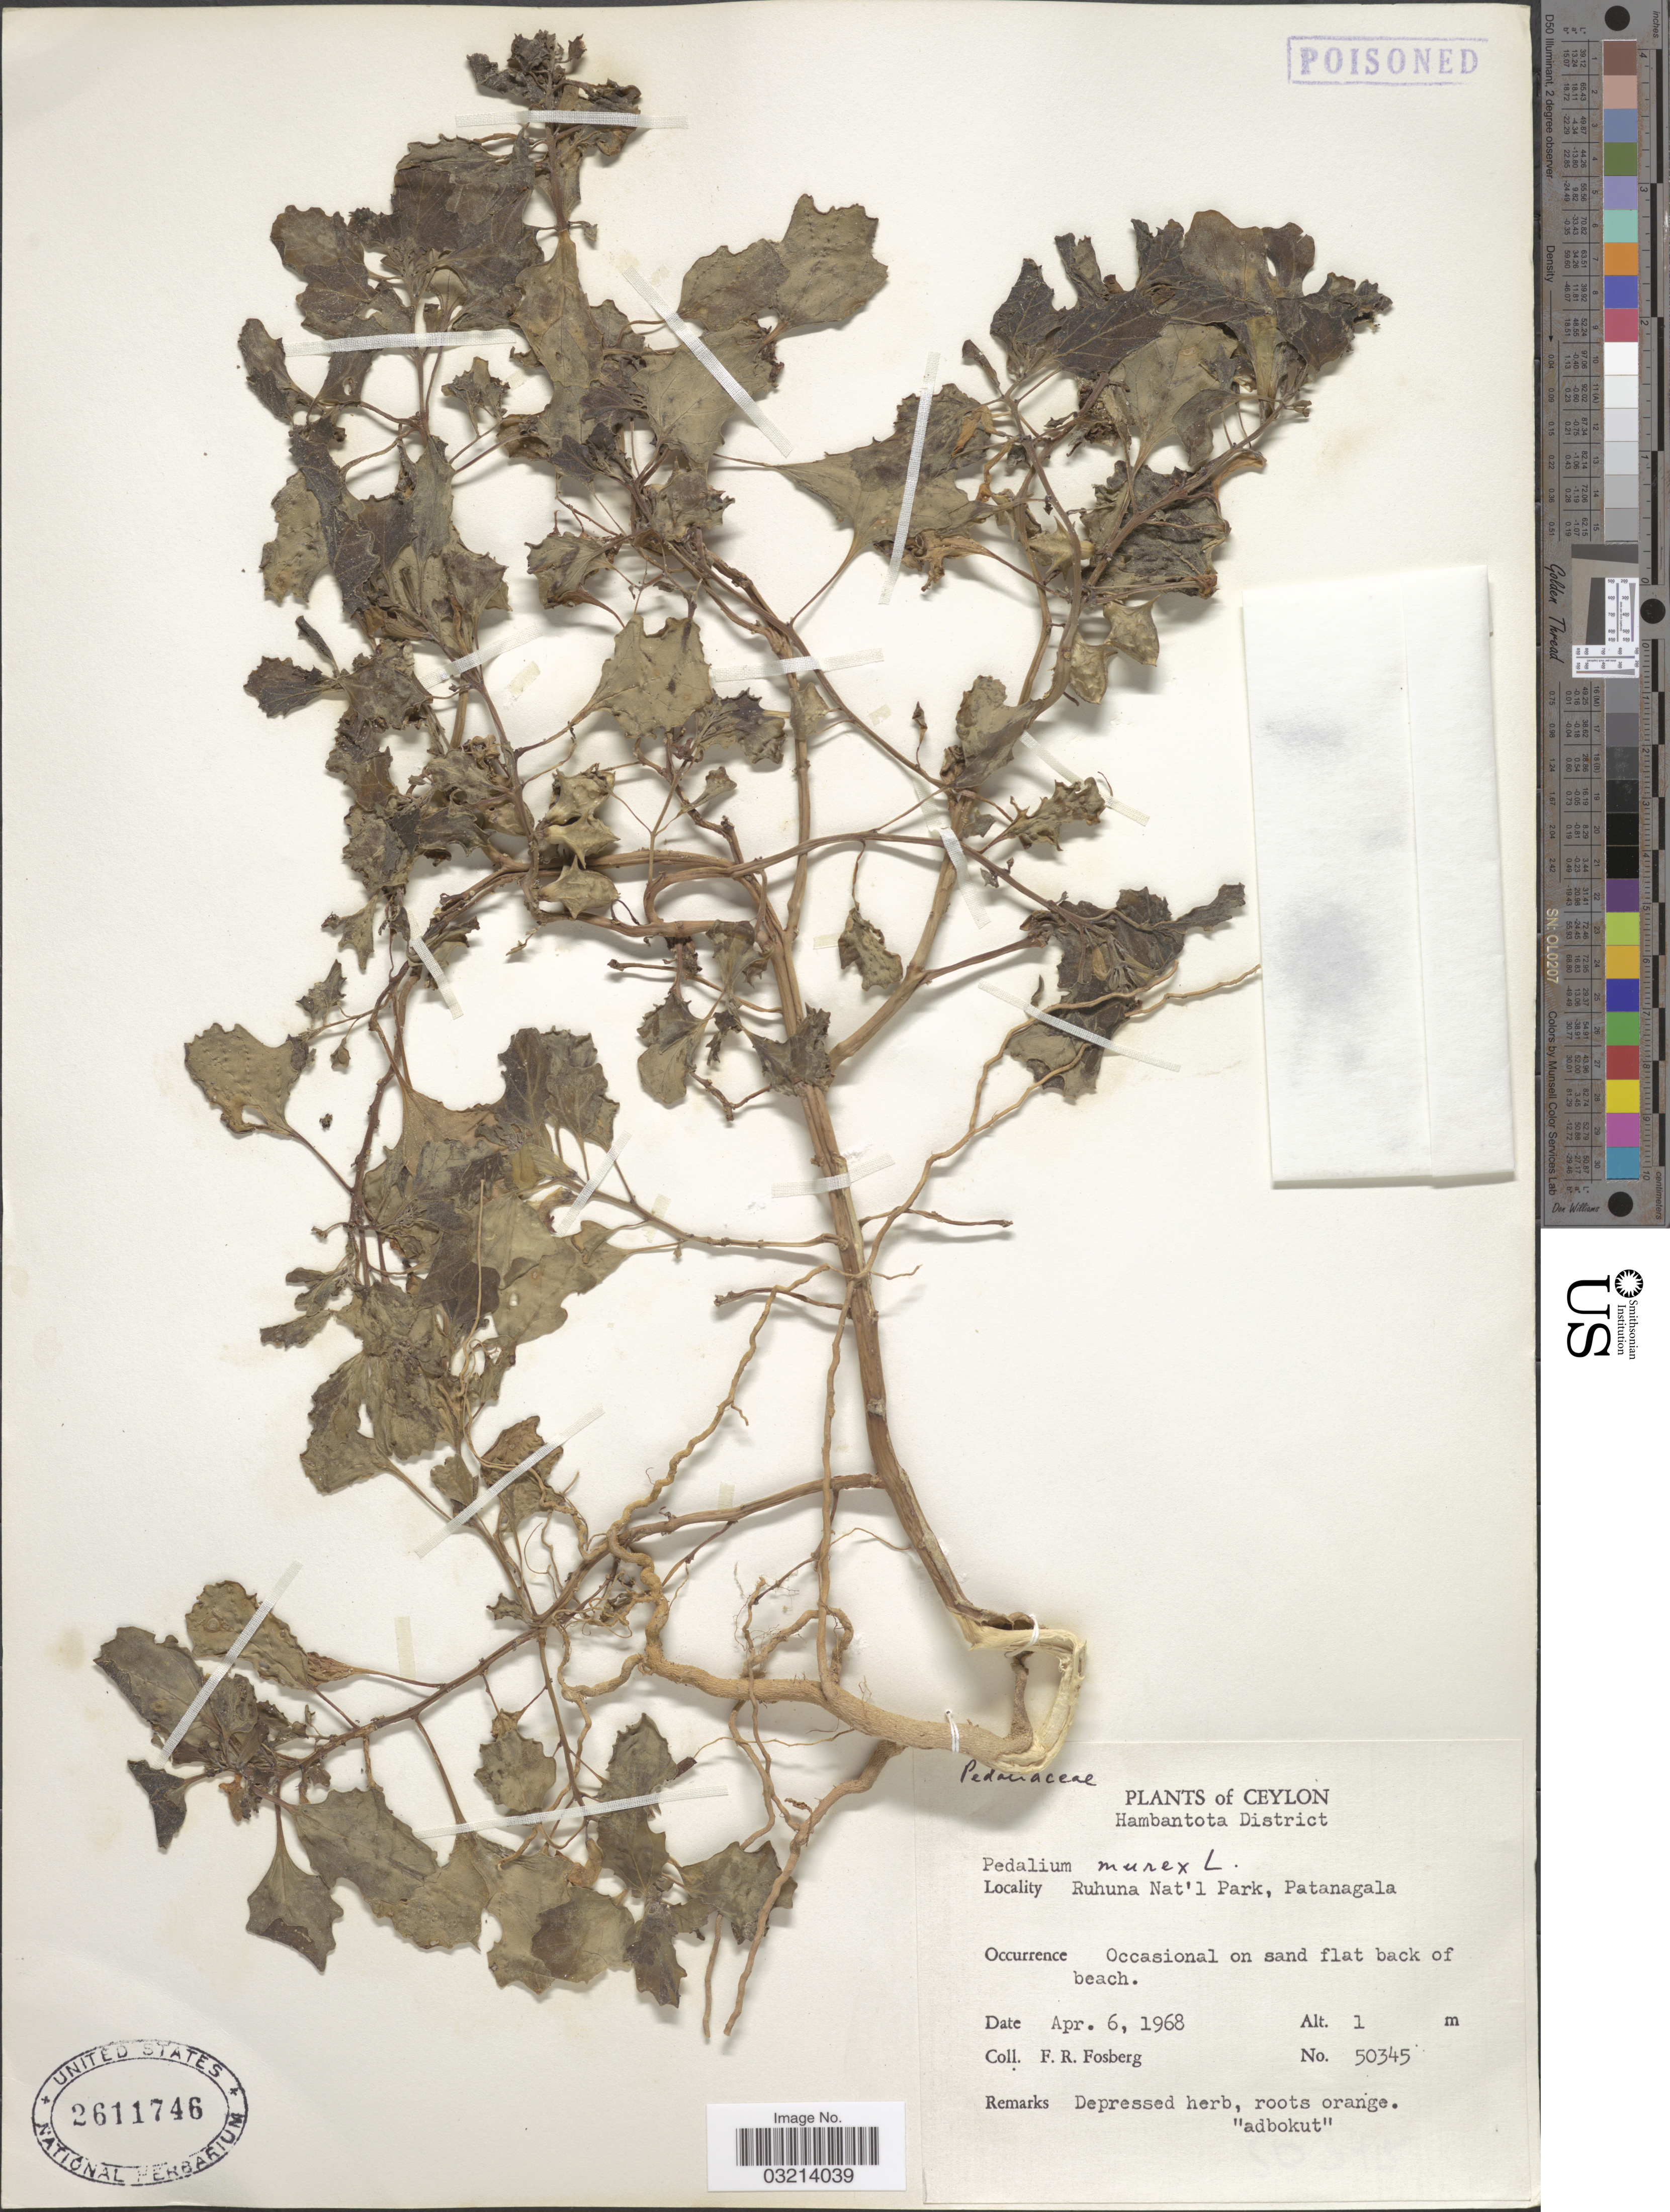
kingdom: Plantae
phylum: Tracheophyta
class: Magnoliopsida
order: Lamiales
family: Pedaliaceae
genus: Pedalium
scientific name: Pedalium murex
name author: L.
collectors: F. R. Fosberg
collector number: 50345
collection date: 1968-04-06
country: Sri Lanka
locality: Ceylon. Hambantota District. Ruhuna Nat'l Park, Patanagala.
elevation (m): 1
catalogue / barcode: US 2611746